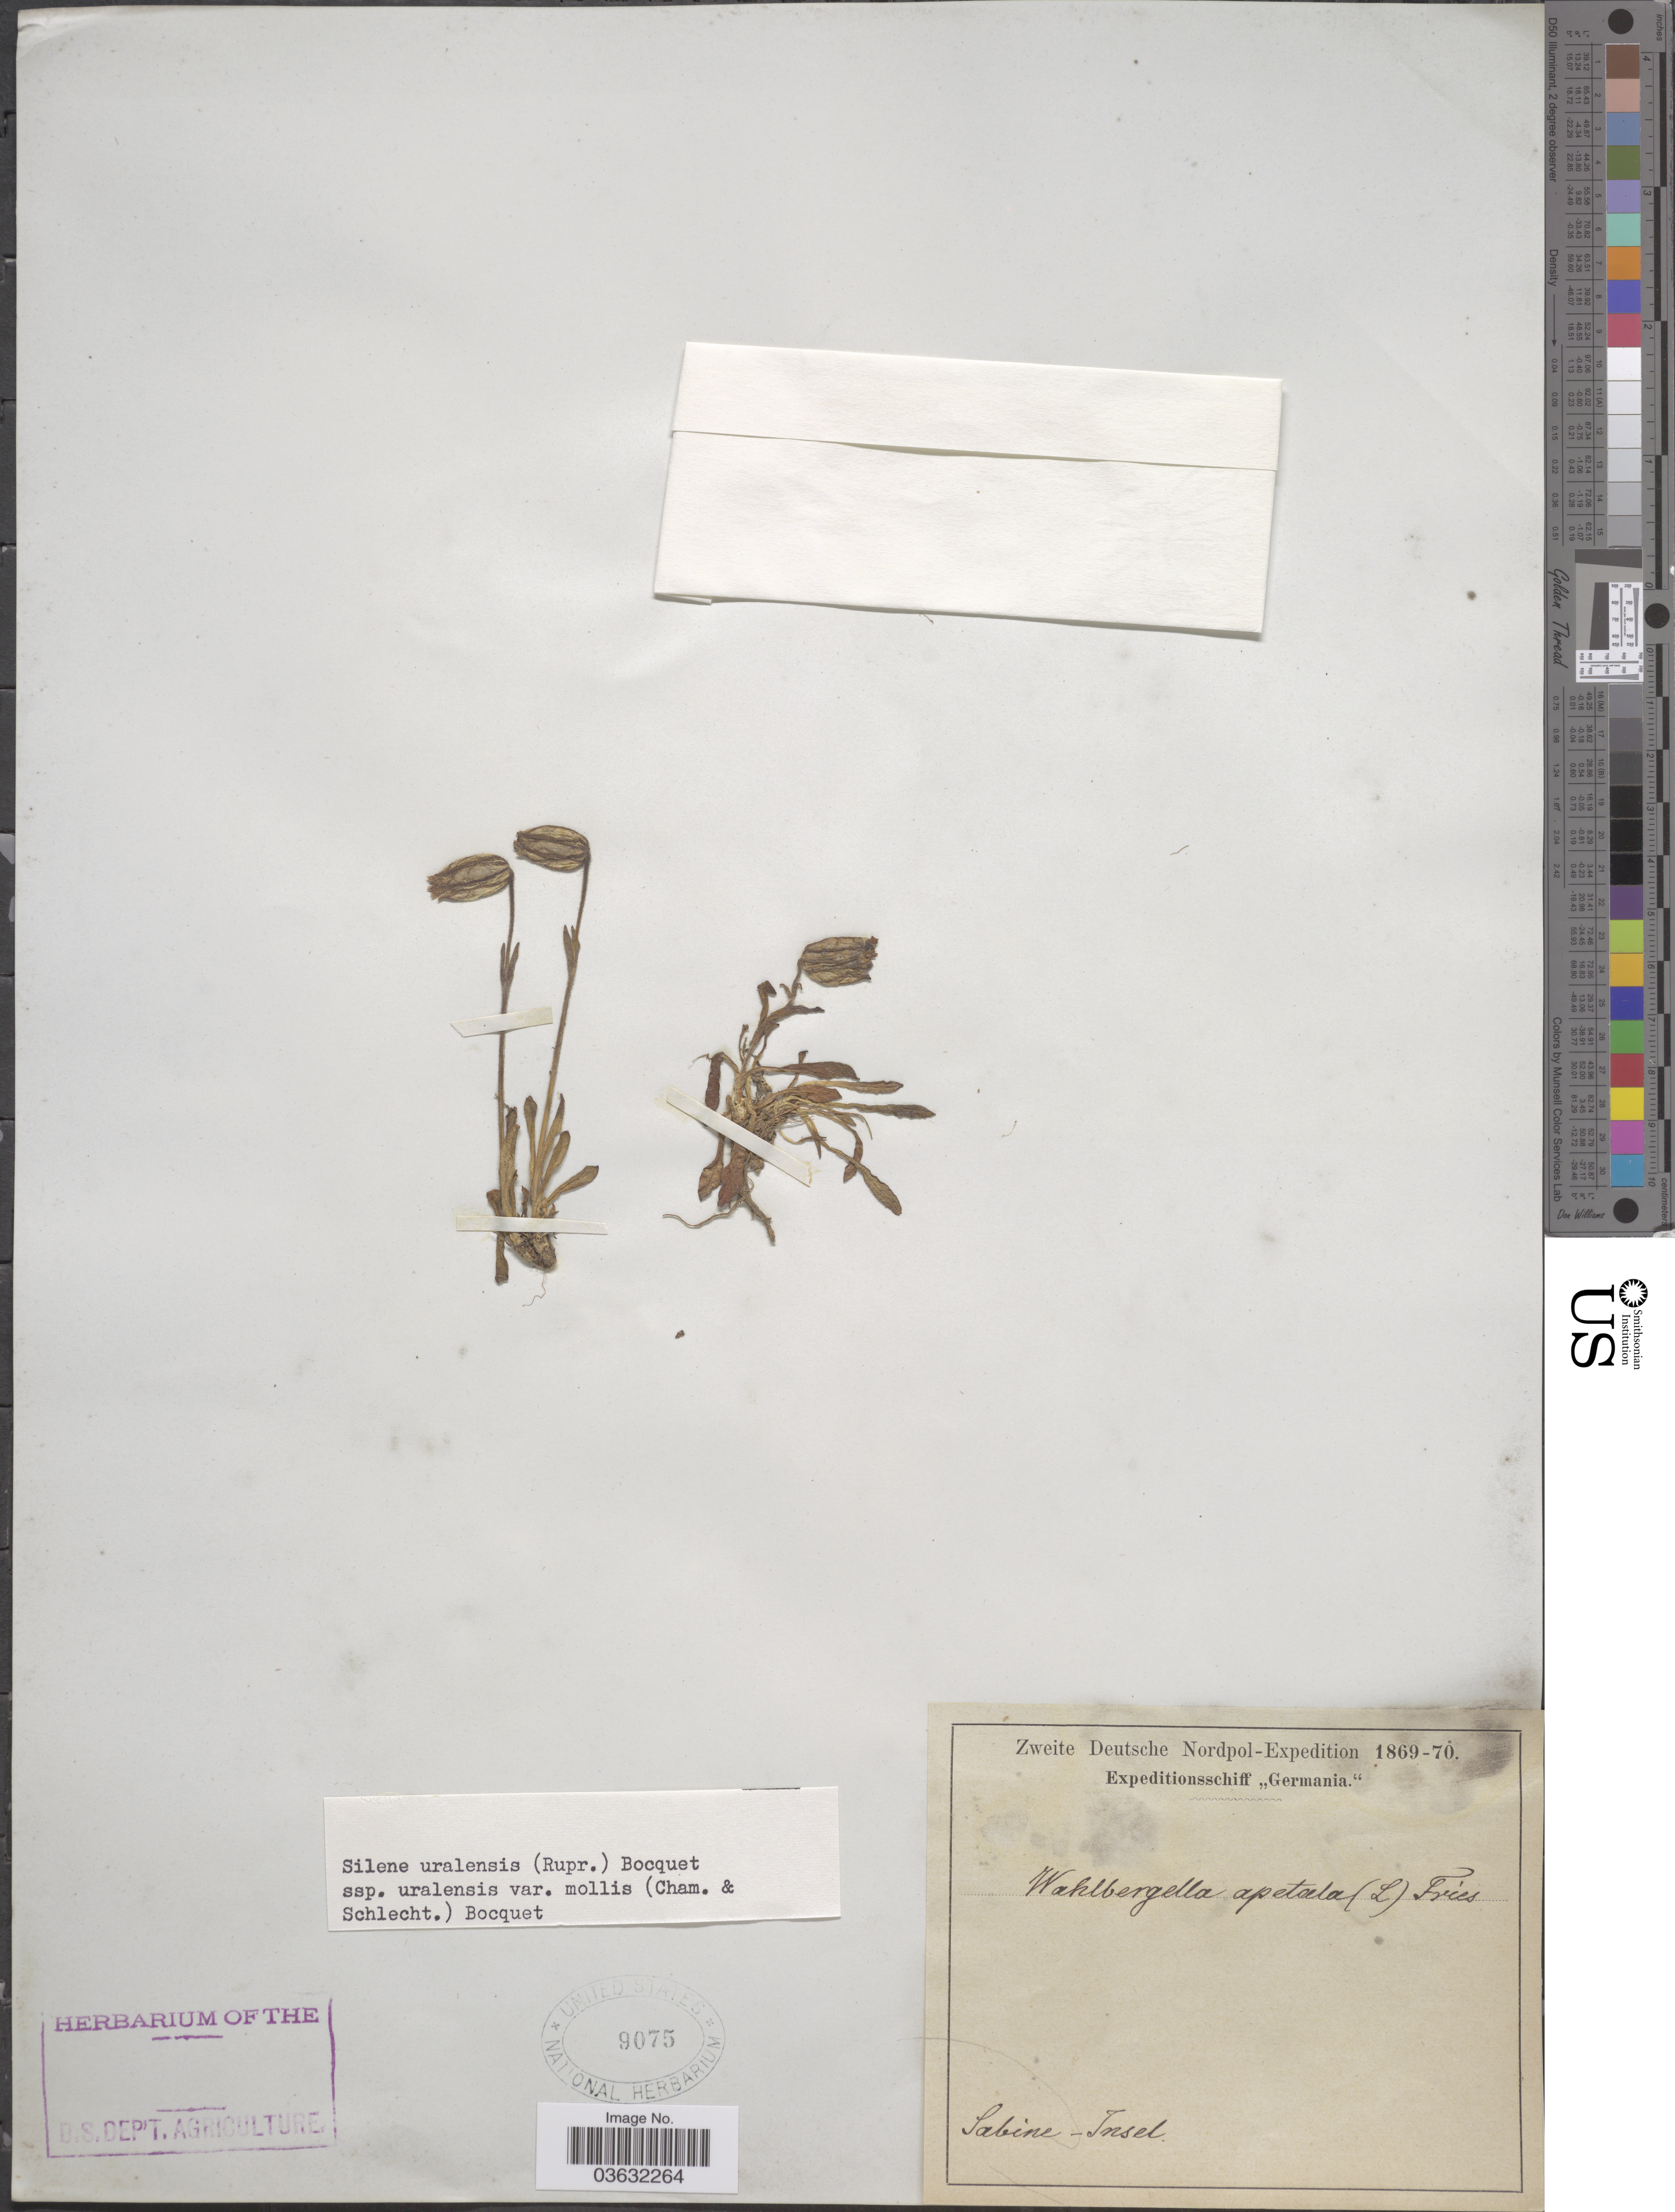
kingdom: Plantae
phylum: Tracheophyta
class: Magnoliopsida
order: Caryophyllales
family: Caryophyllaceae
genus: Silene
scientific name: Silene uralensis var. mollis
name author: (Cham. & Schltdl.) Bocquet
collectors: Zweite Deutsche Nordpol-Expedition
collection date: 1869/1870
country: Germany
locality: Germania. Sabine-Insel.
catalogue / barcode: US 9075